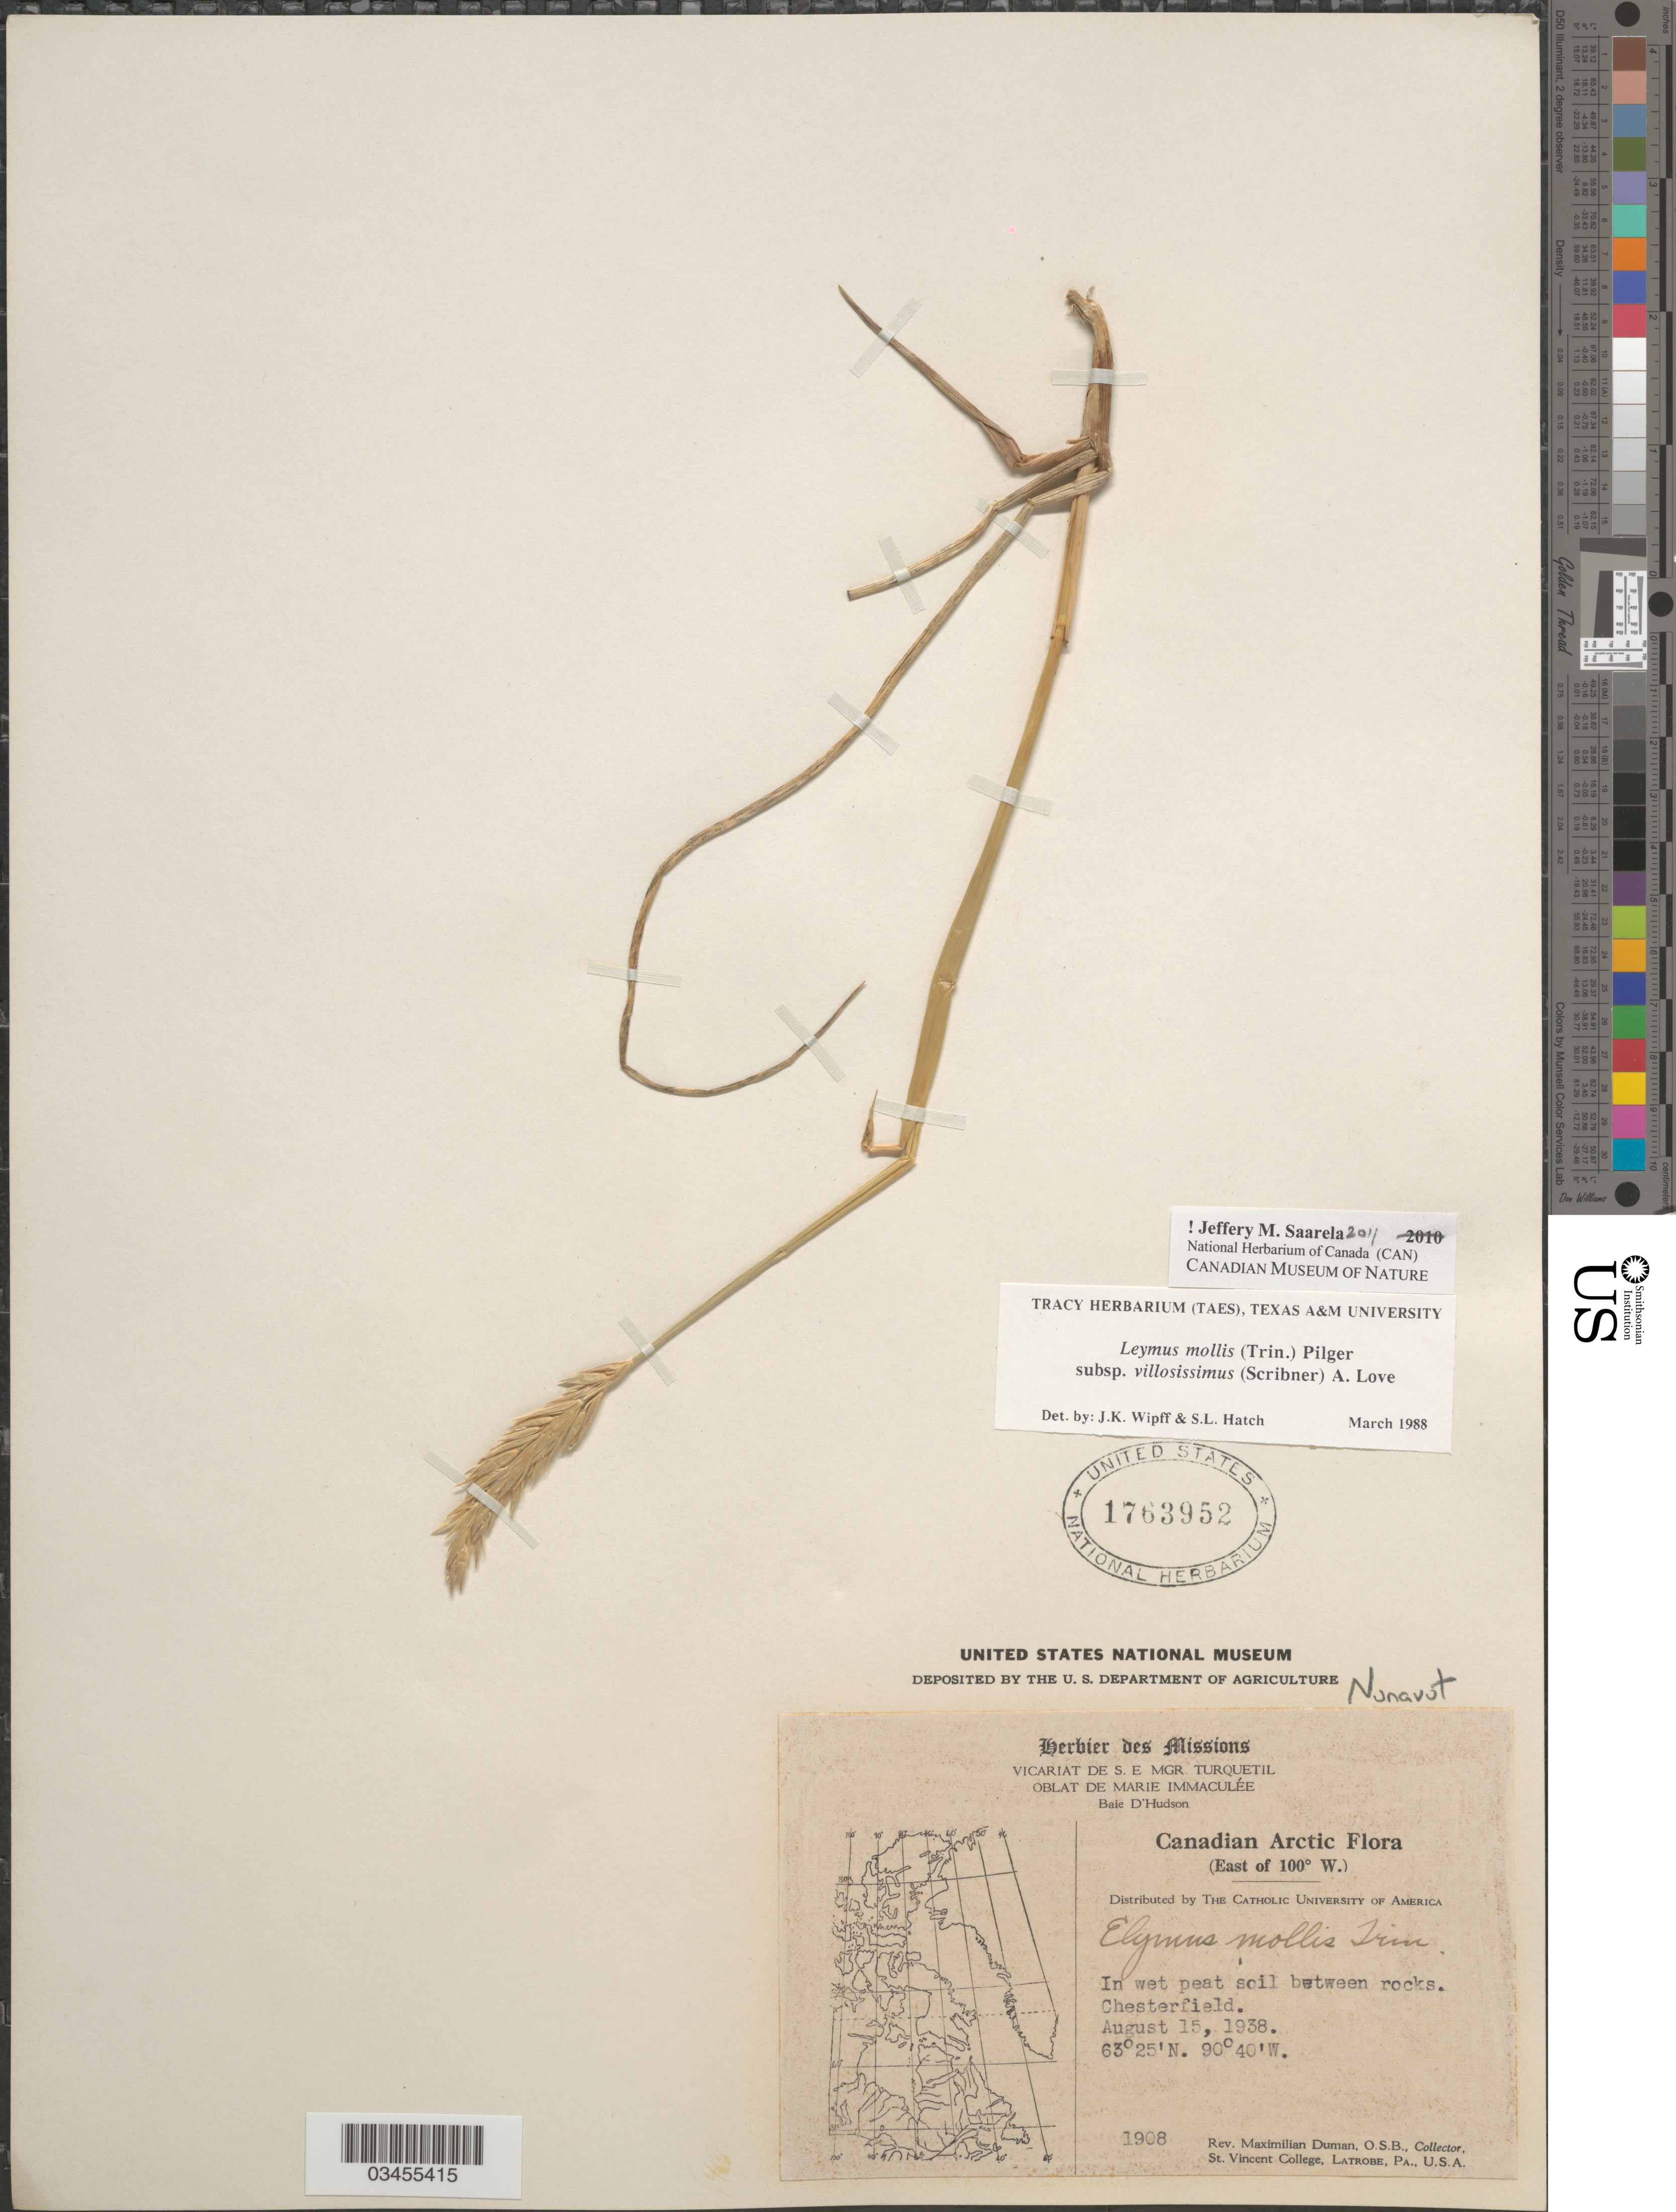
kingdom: Plantae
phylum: Tracheophyta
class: Liliopsida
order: Poales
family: Poaceae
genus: Leymus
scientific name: Leymus mollis subsp. villosissimus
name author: (Scribn.) Á. Löve & D. Löve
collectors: M. Duman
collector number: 1908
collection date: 1938-08-15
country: Canada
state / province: Nunavut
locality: Canadian Arctic (East of 100º W.). Chesterfield.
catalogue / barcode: US 1763952